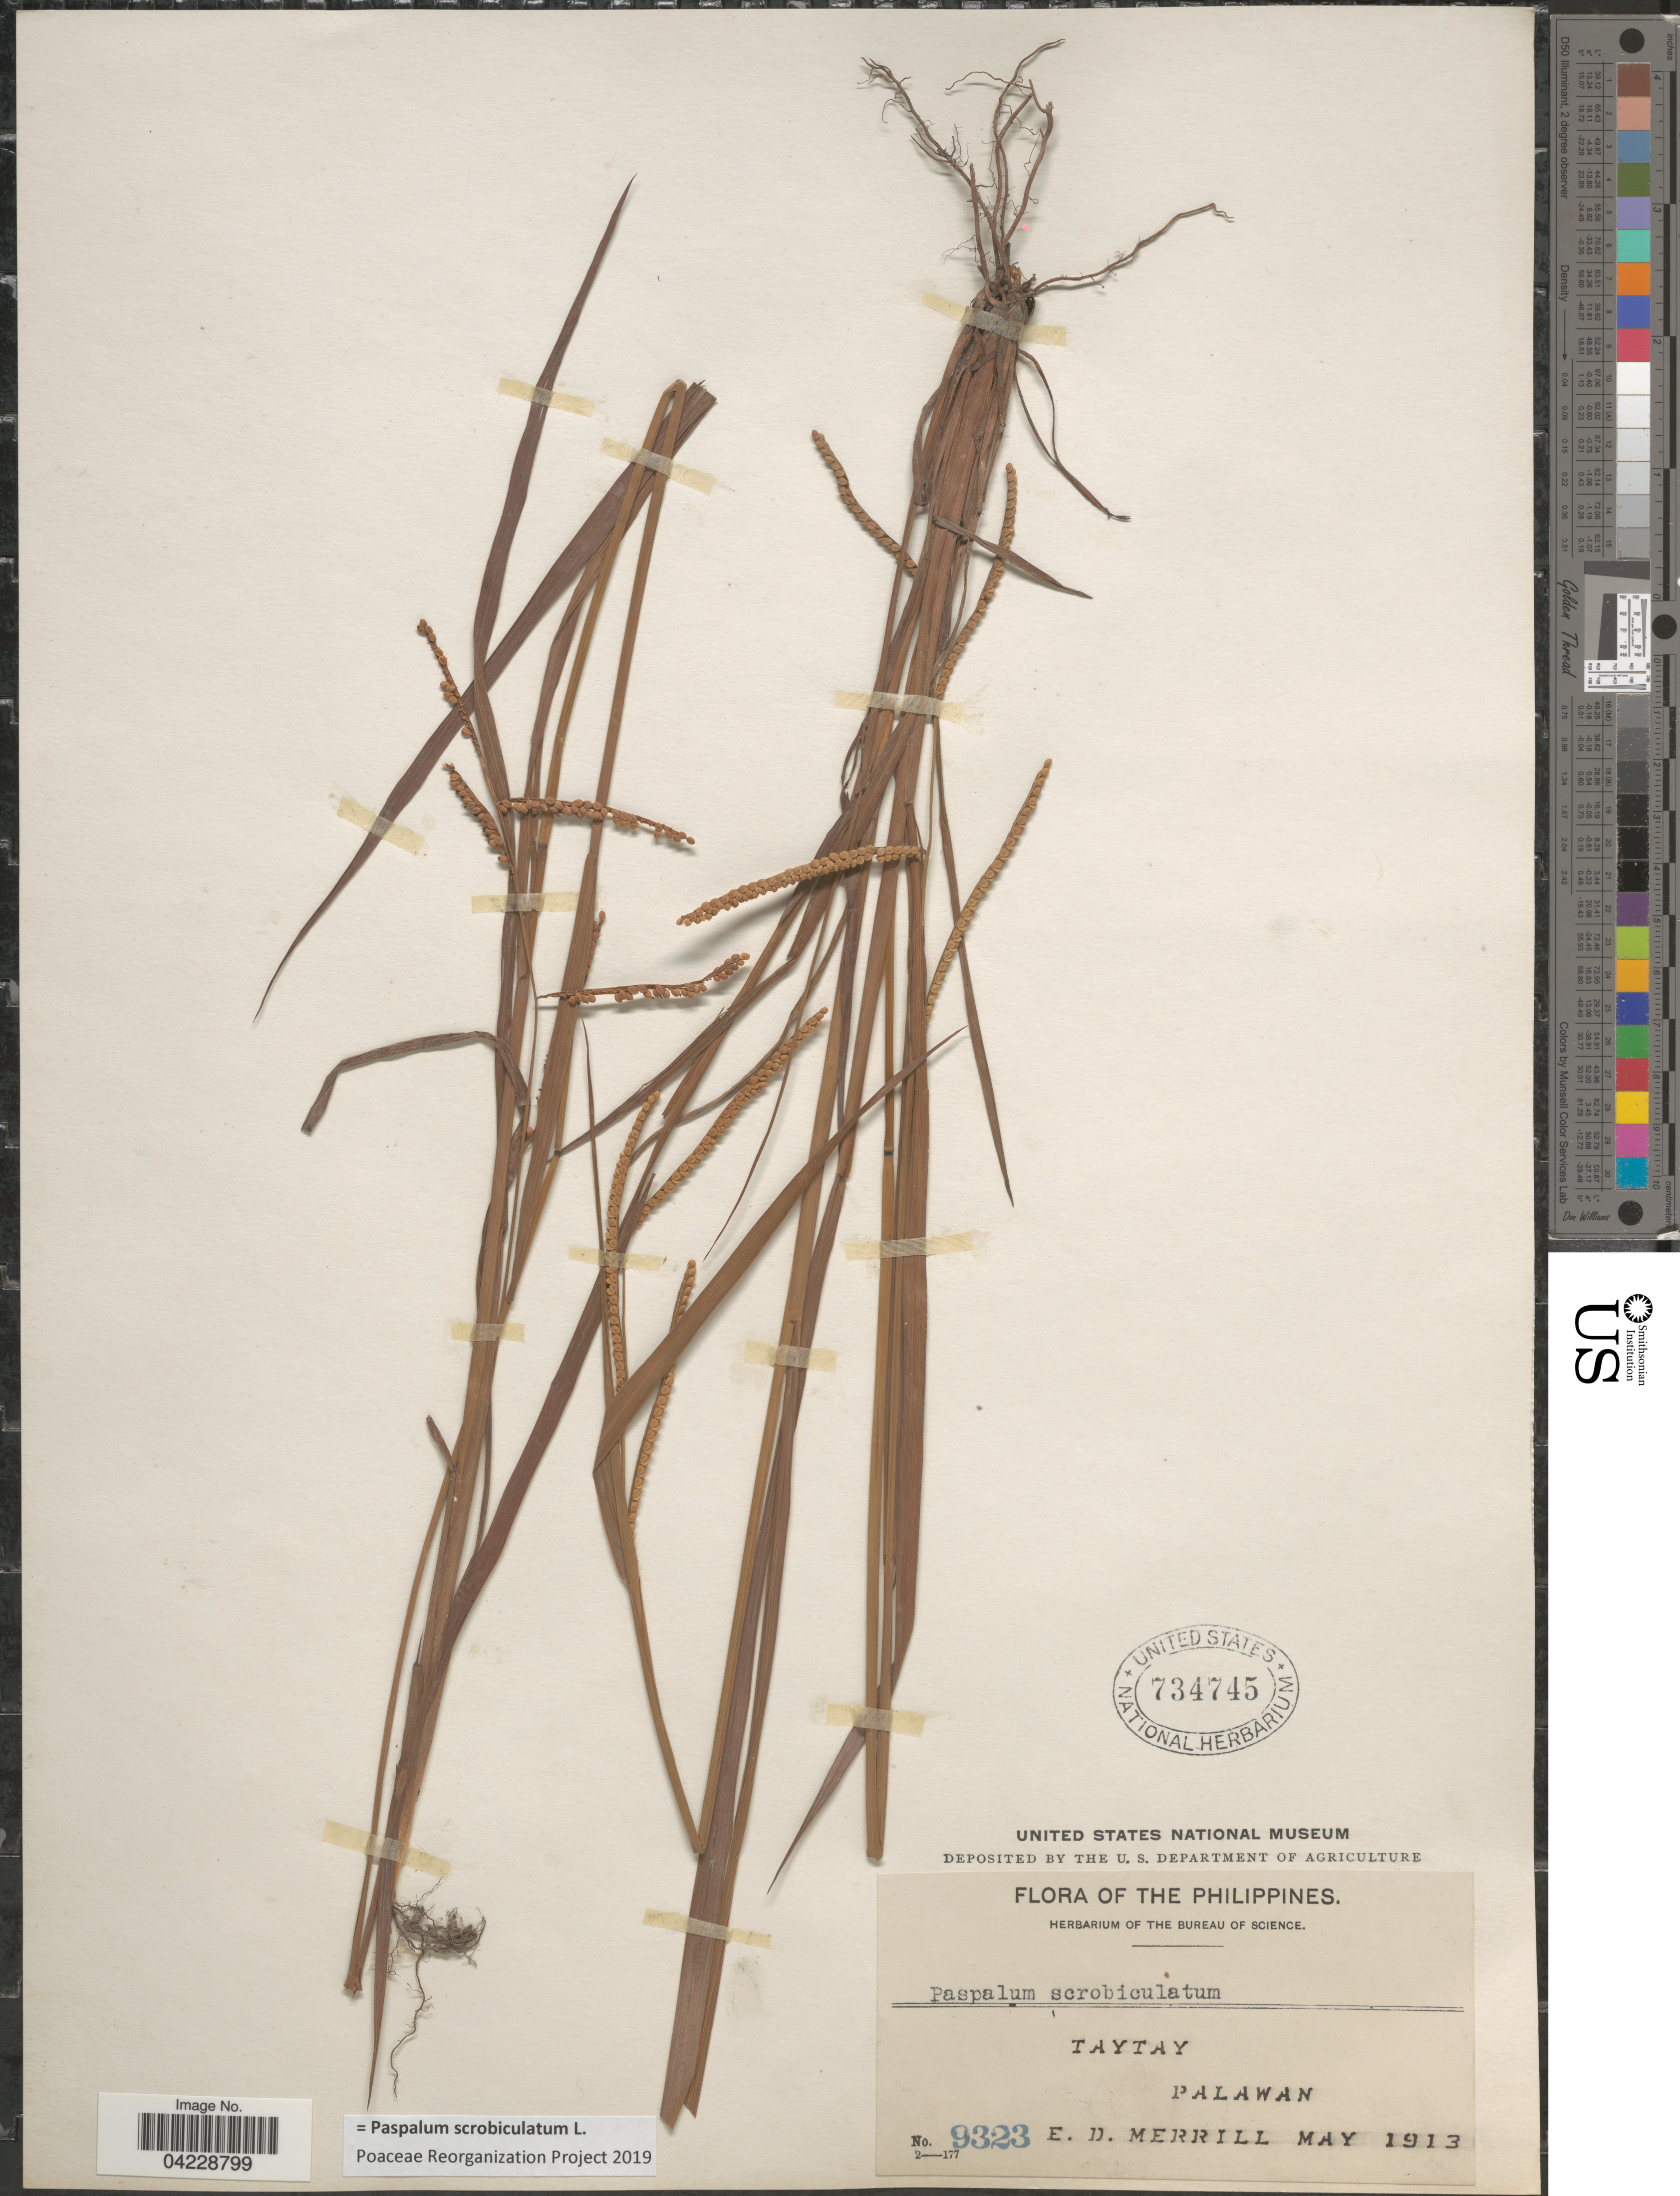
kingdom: Plantae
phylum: Tracheophyta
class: Liliopsida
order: Poales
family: Poaceae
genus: Paspalum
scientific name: Paspalum scrobiculatum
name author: L.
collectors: E. D. Merrill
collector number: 9323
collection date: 1913-05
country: Philippines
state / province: Mimaropa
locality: Taytay. Palawan.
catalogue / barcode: US 734745